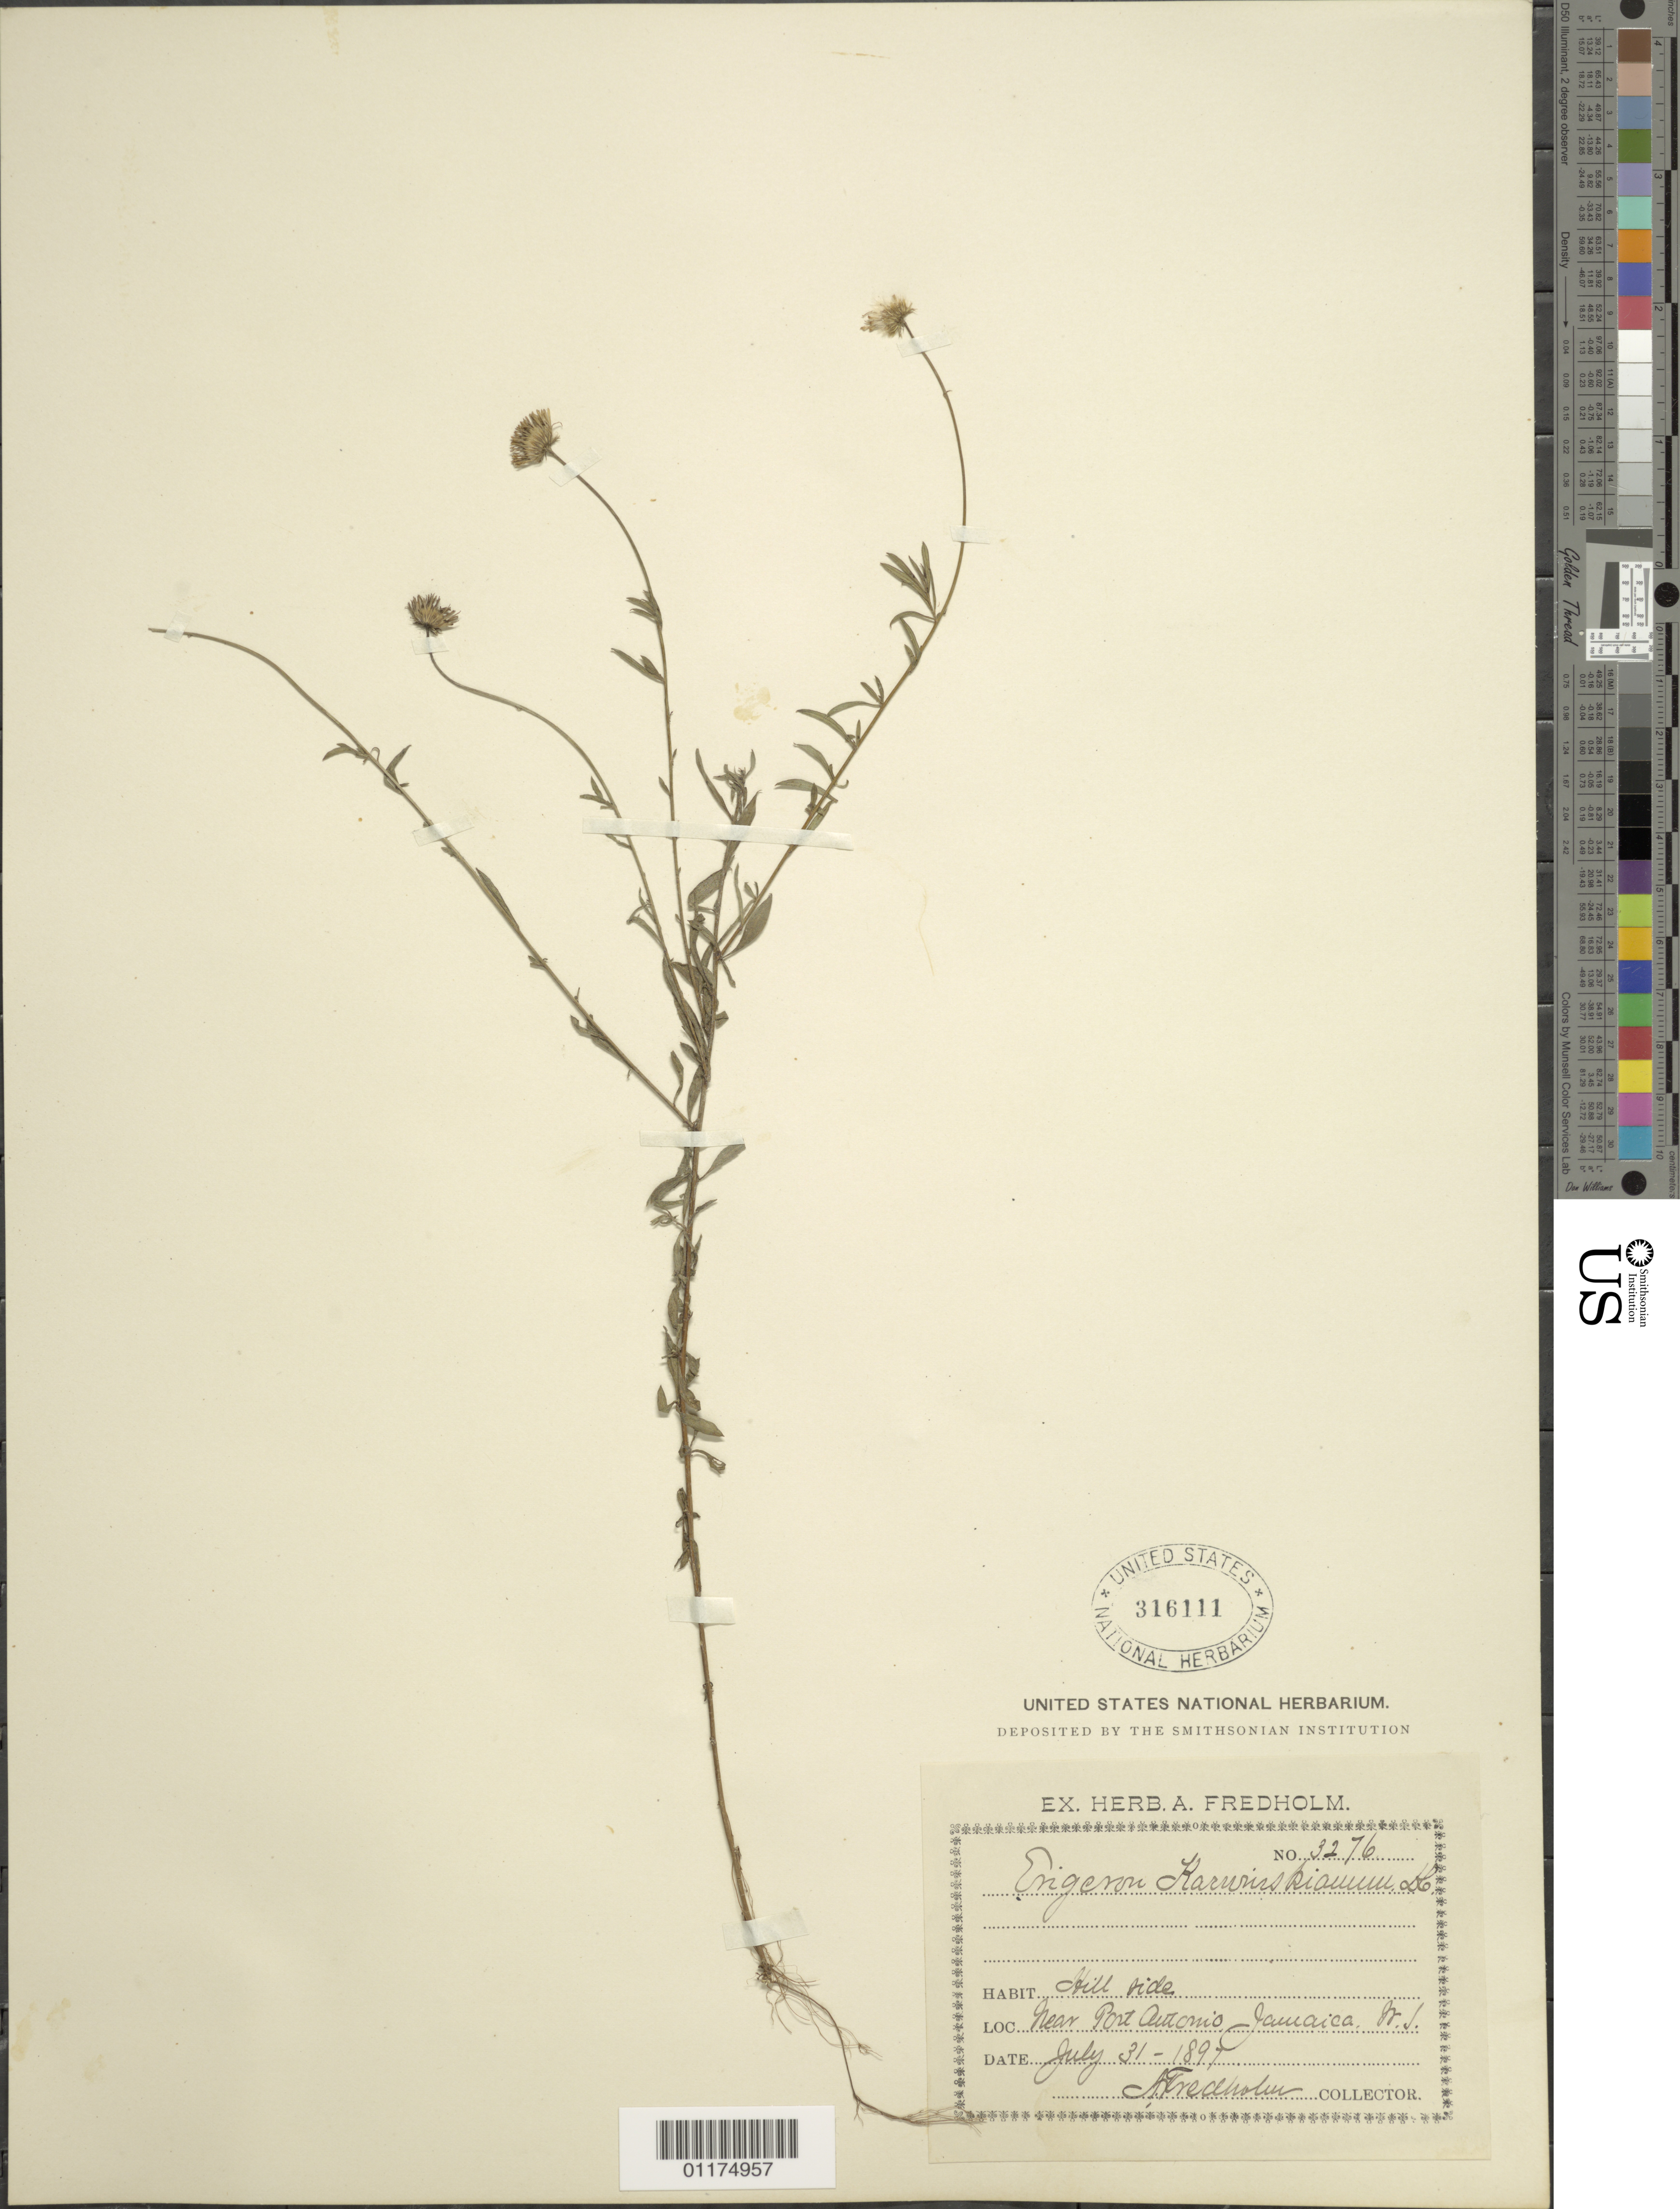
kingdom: Plantae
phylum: Tracheophyta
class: Magnoliopsida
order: Asterales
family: Asteraceae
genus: Erigeron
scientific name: Erigeron karvinskianus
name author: DC.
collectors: A. Fredholm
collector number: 3276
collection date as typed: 31 Jul 1897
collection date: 1897-07-31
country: Jamaica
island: Jamaica I.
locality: near Port Antonio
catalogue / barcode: US 316111